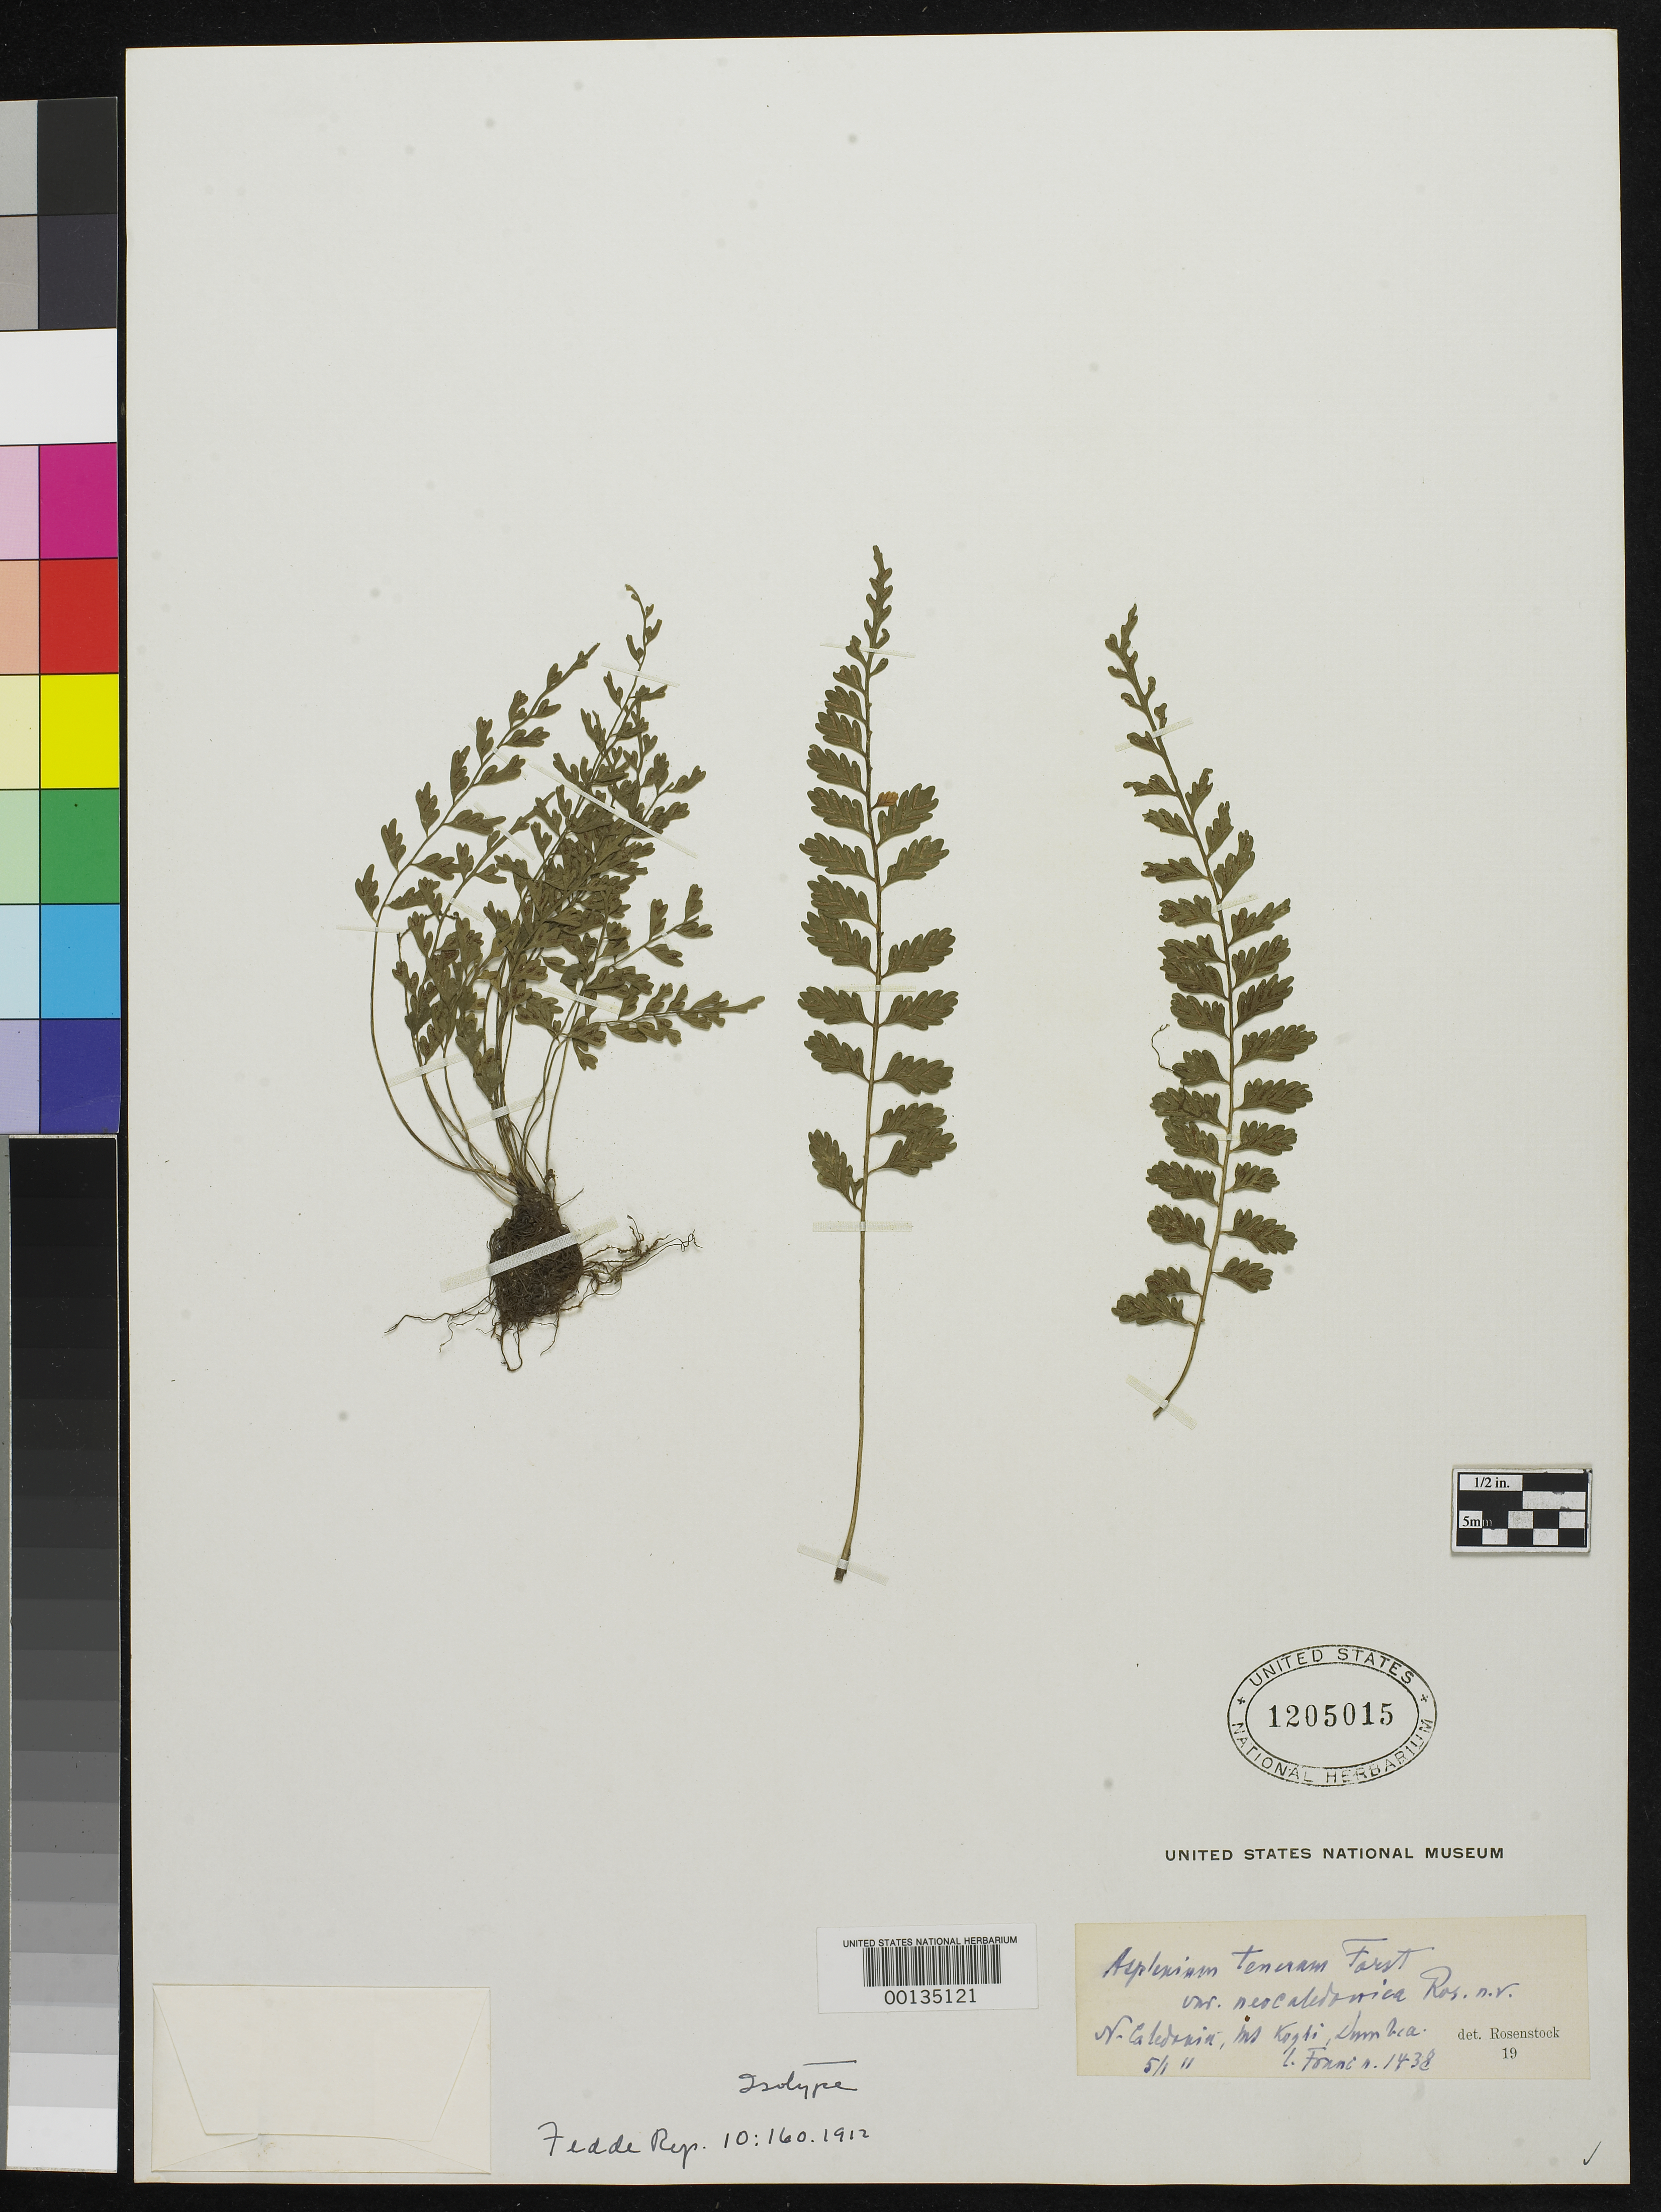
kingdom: Plantae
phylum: Tracheophyta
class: Polypodiopsida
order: Polypodiales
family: Aspleniaceae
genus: Asplenium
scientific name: Asplenium tenerum var. neoclaledonicum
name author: Rosenst.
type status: Isotype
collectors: J. Franc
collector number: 1438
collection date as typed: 05 Jan 1911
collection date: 1911-01-05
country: New Caledonia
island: New Caledonia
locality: Dumbea.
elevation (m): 350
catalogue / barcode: US 1205015